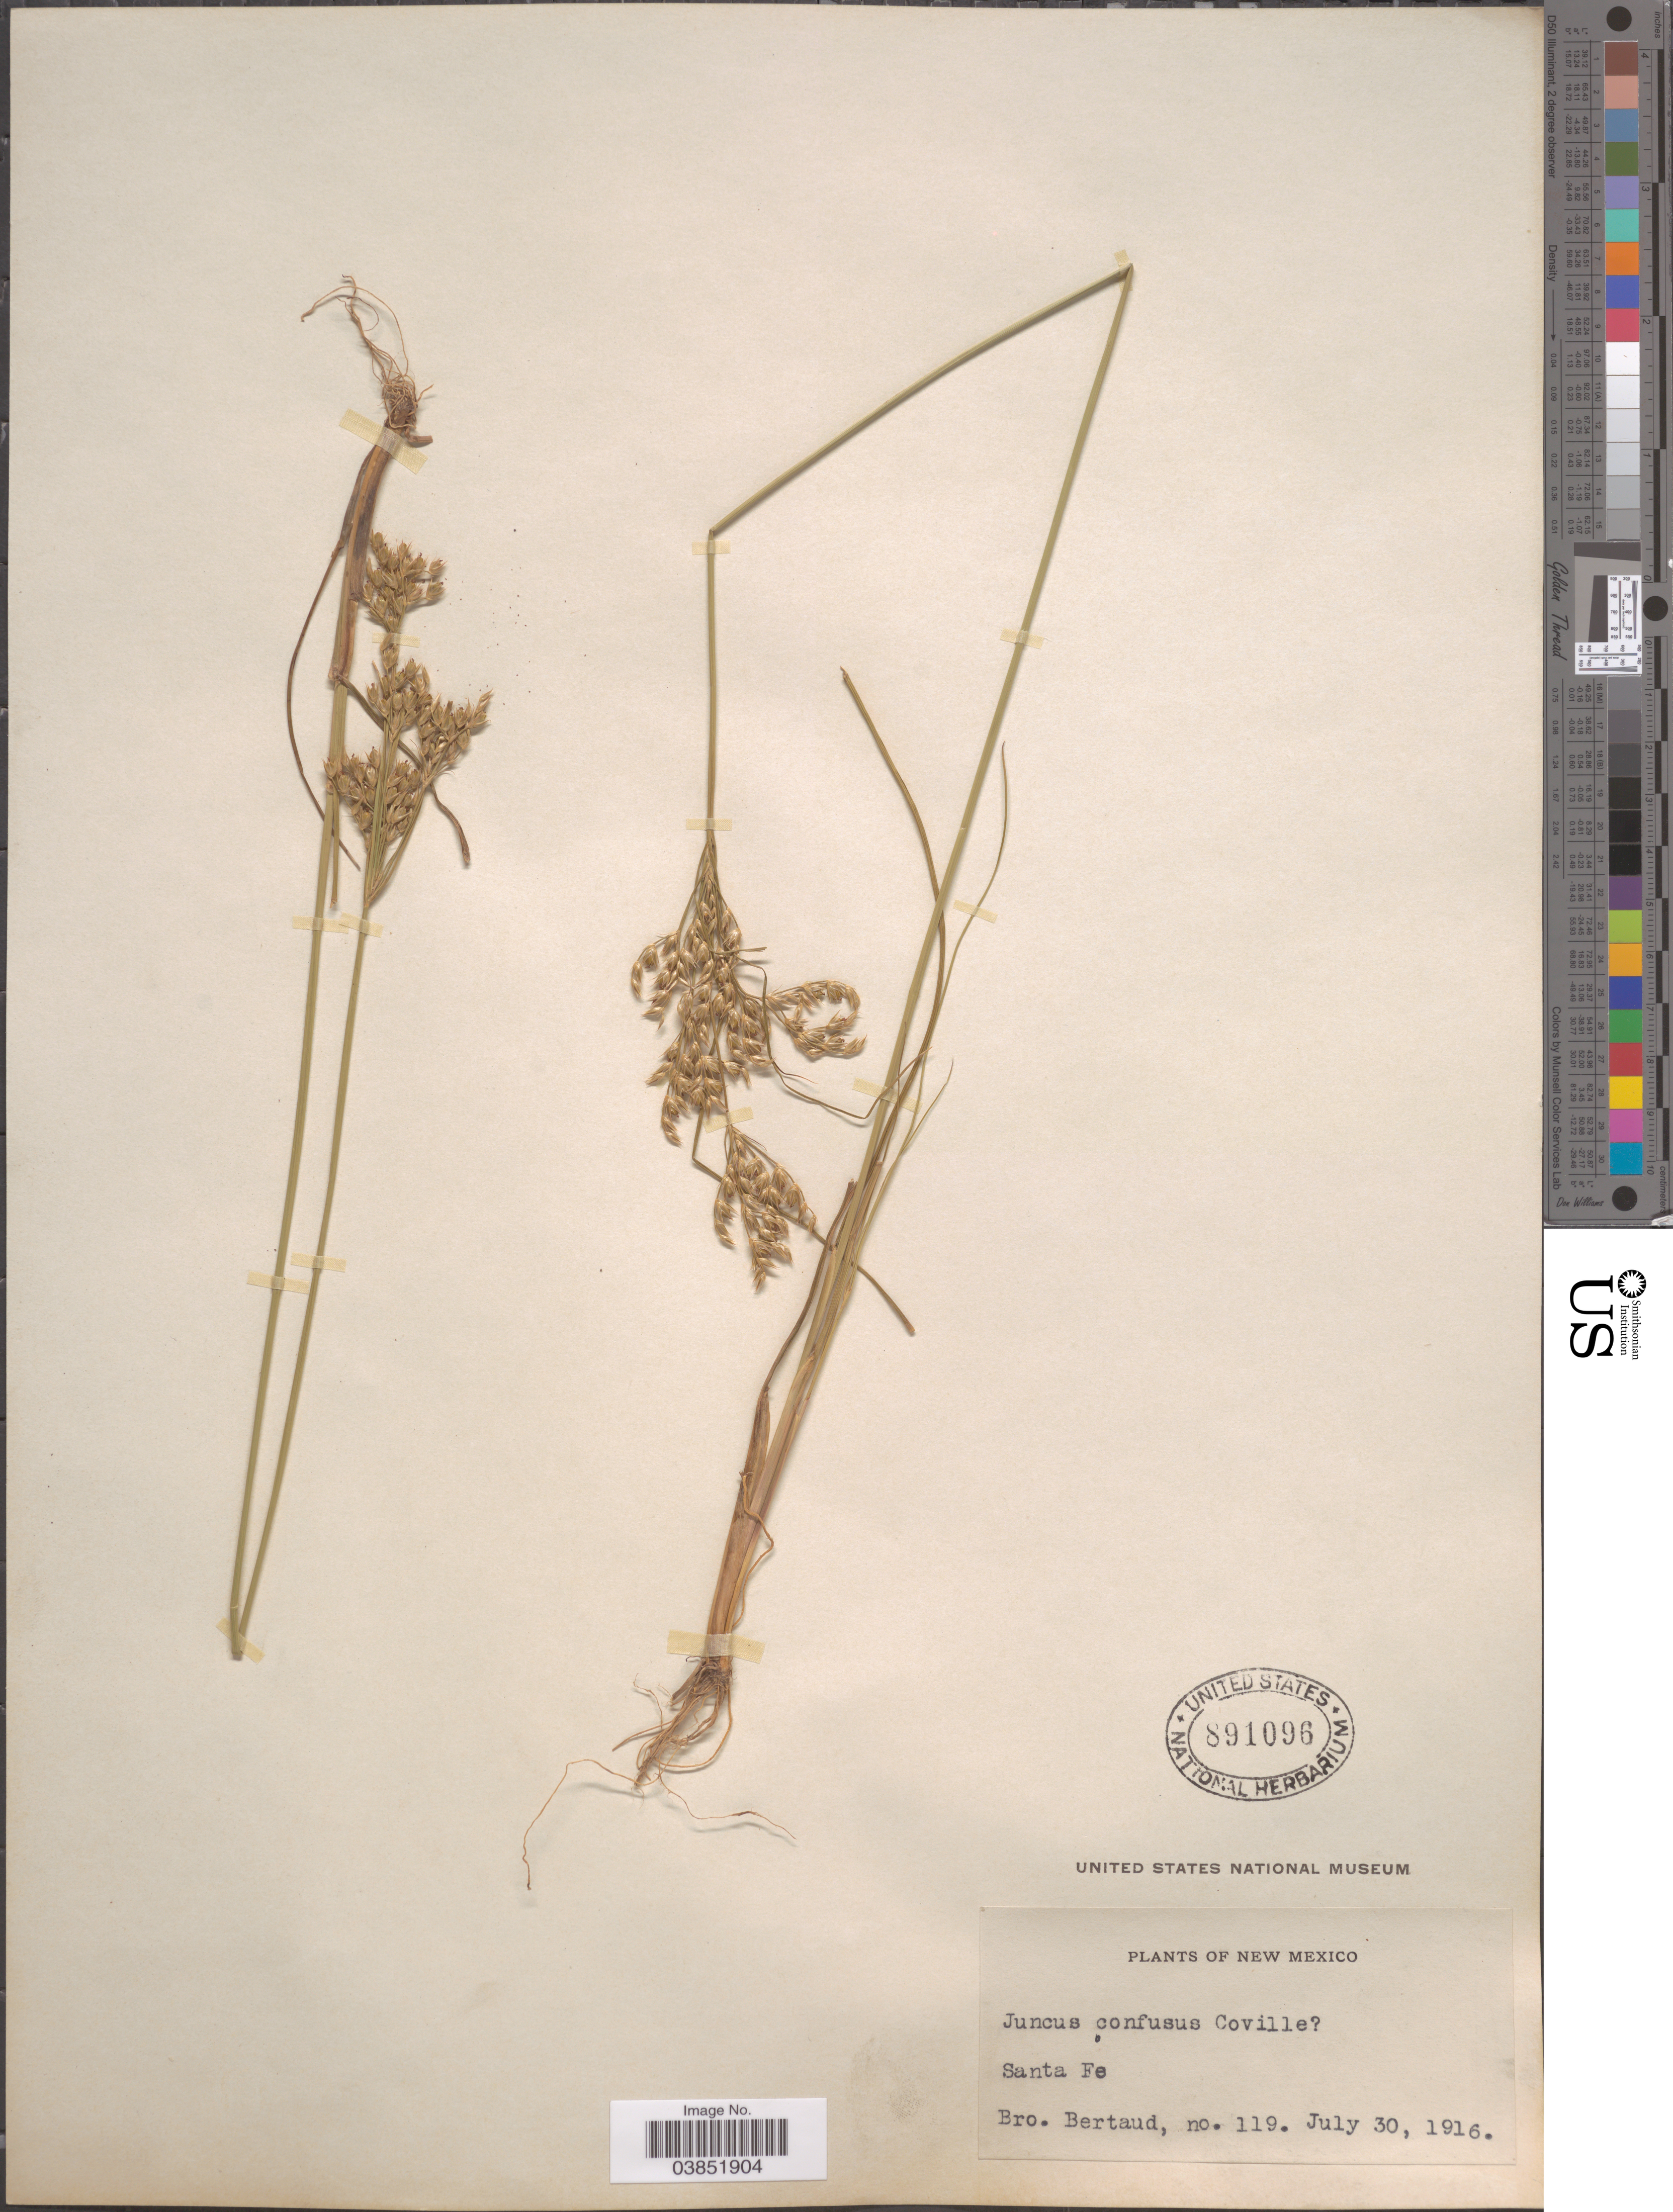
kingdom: Plantae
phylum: Tracheophyta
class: Liliopsida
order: Poales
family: Juncaceae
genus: Juncus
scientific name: Juncus confusus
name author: Coville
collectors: Bro. Bertaud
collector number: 119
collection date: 1916-07-30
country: United States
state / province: New Mexico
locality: Santa Fe.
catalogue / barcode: US 891096